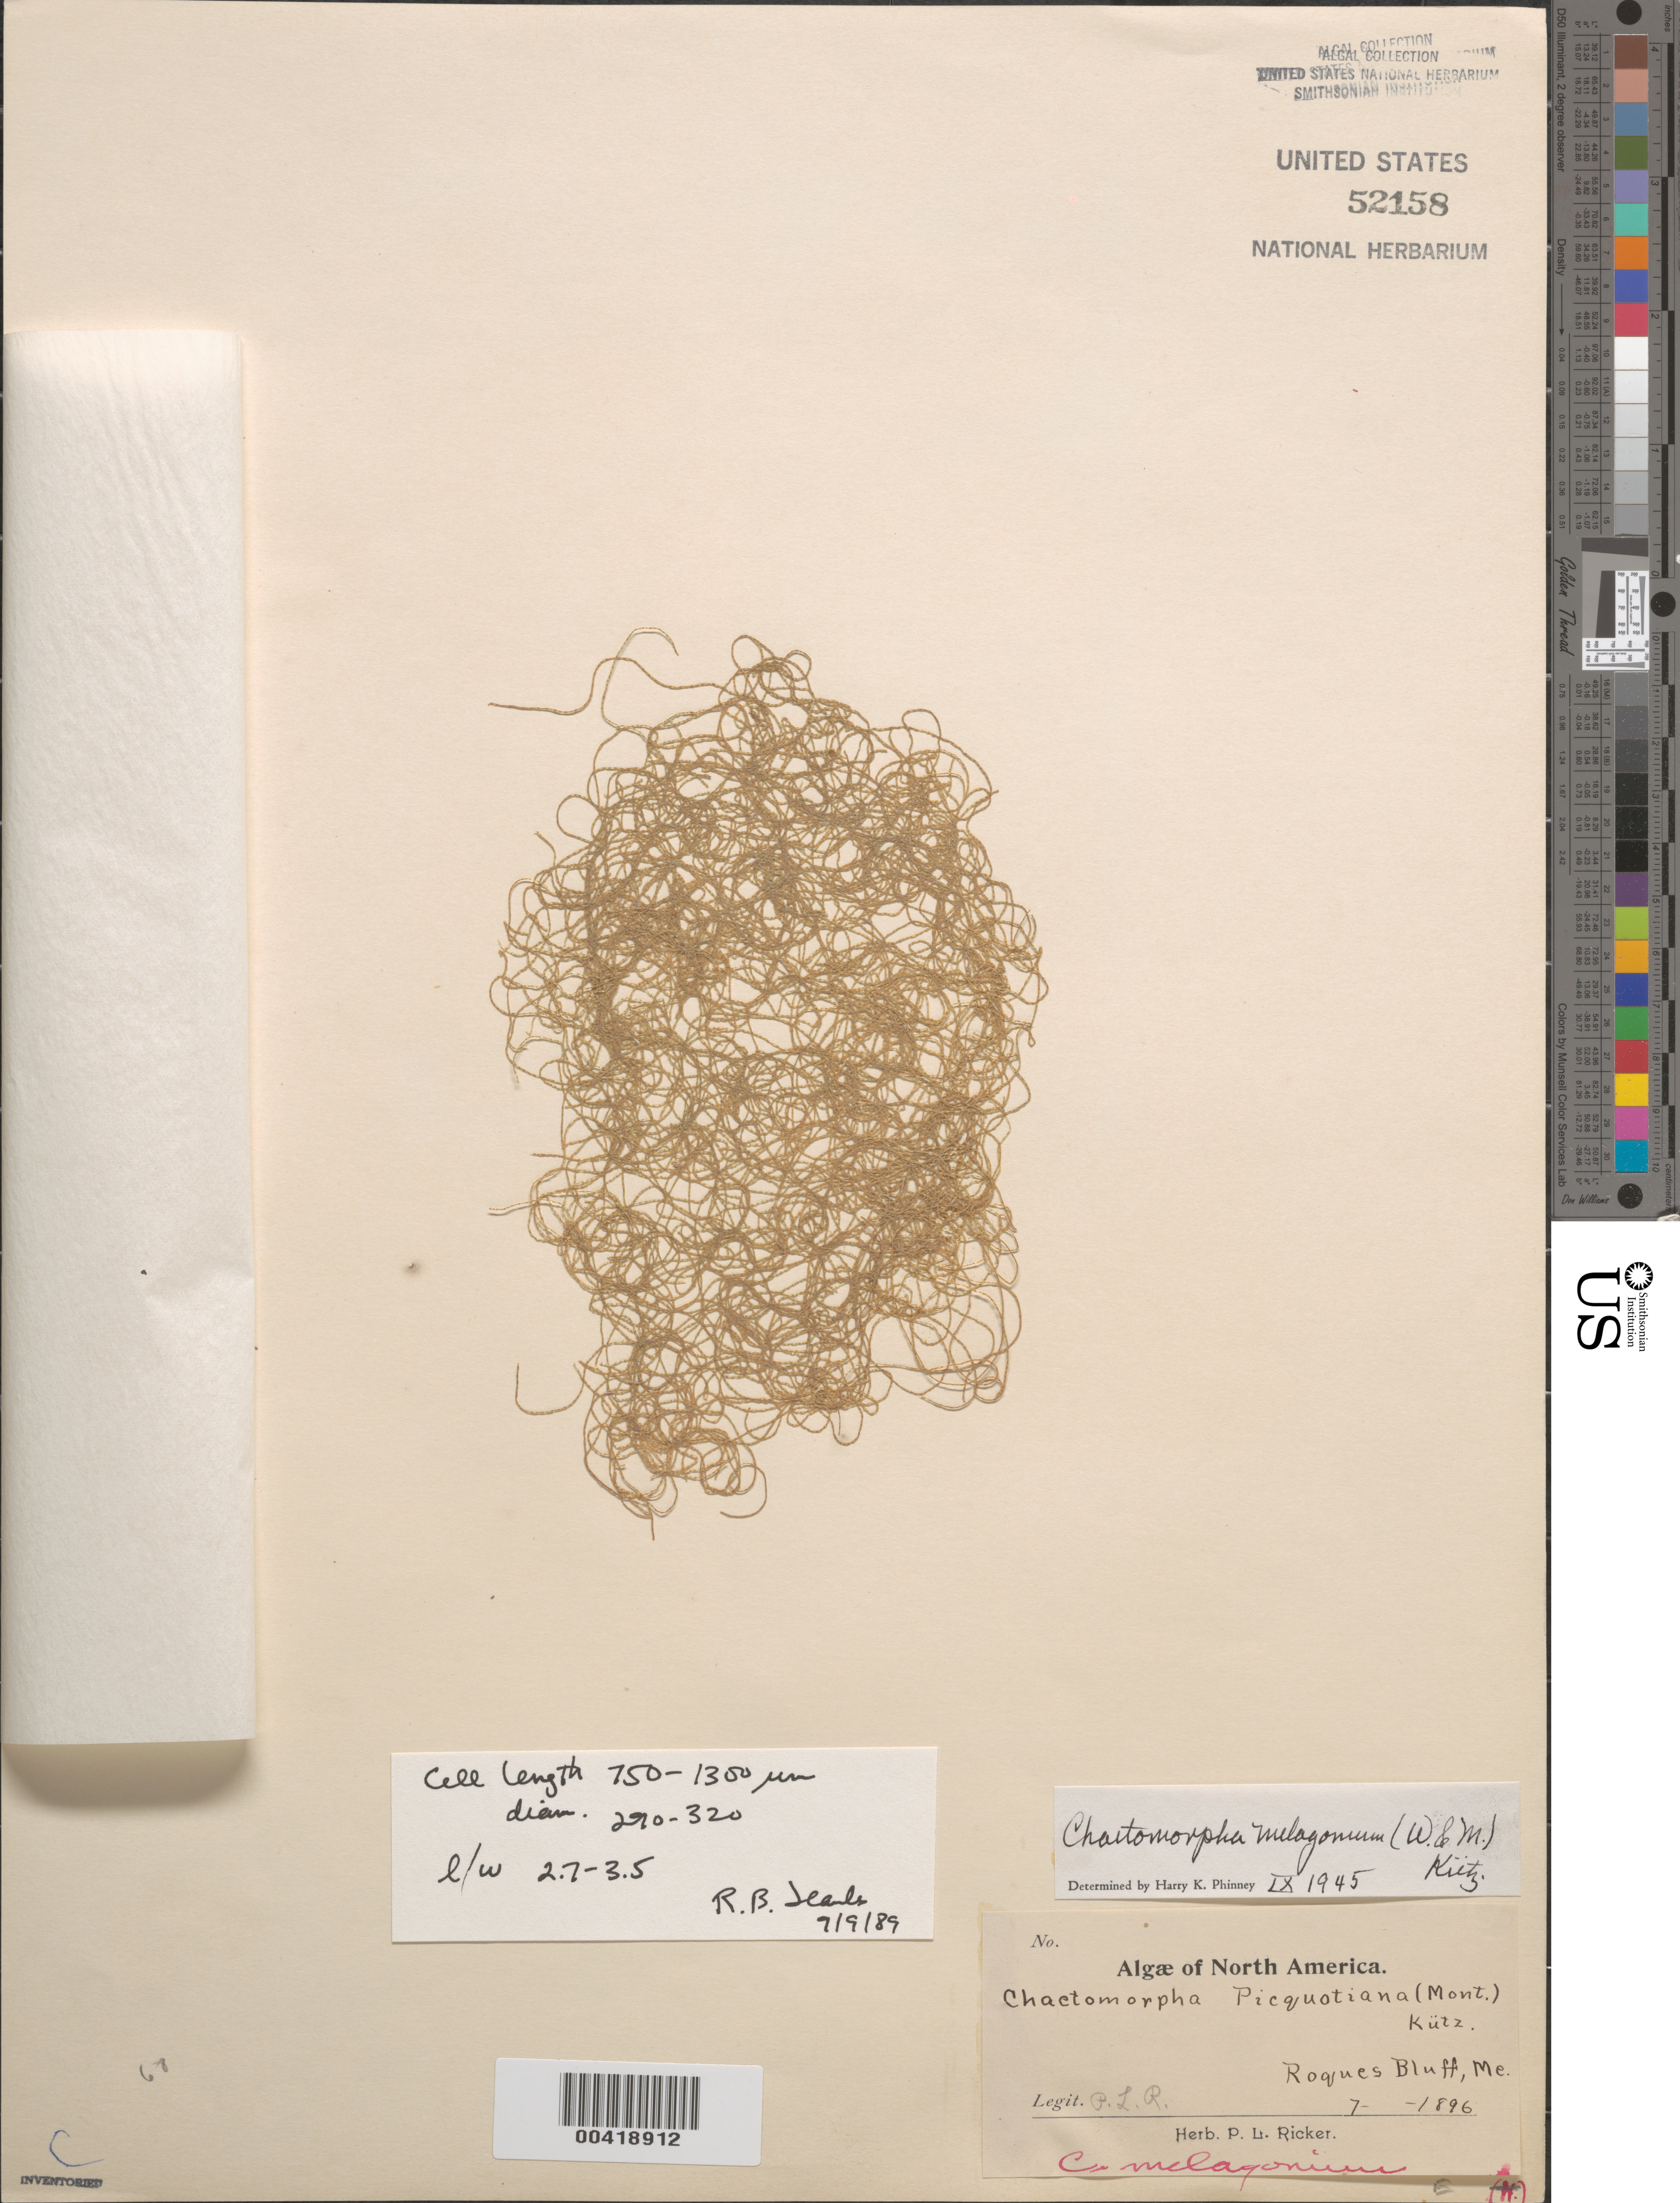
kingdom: Plantae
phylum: Chlorophyta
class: Ulvophyceae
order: Cladophorales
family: Cladophoraceae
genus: Chaetomorpha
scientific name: Chaetomorpha melagonium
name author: (F. Weber & D. Mohr) Kützing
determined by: Phinney, H. K.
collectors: P. Ricker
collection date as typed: Jul 1896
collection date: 1896-07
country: United States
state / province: Maine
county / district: Washington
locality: Roque Bluffs (Roques Bluff)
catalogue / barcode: US 52158